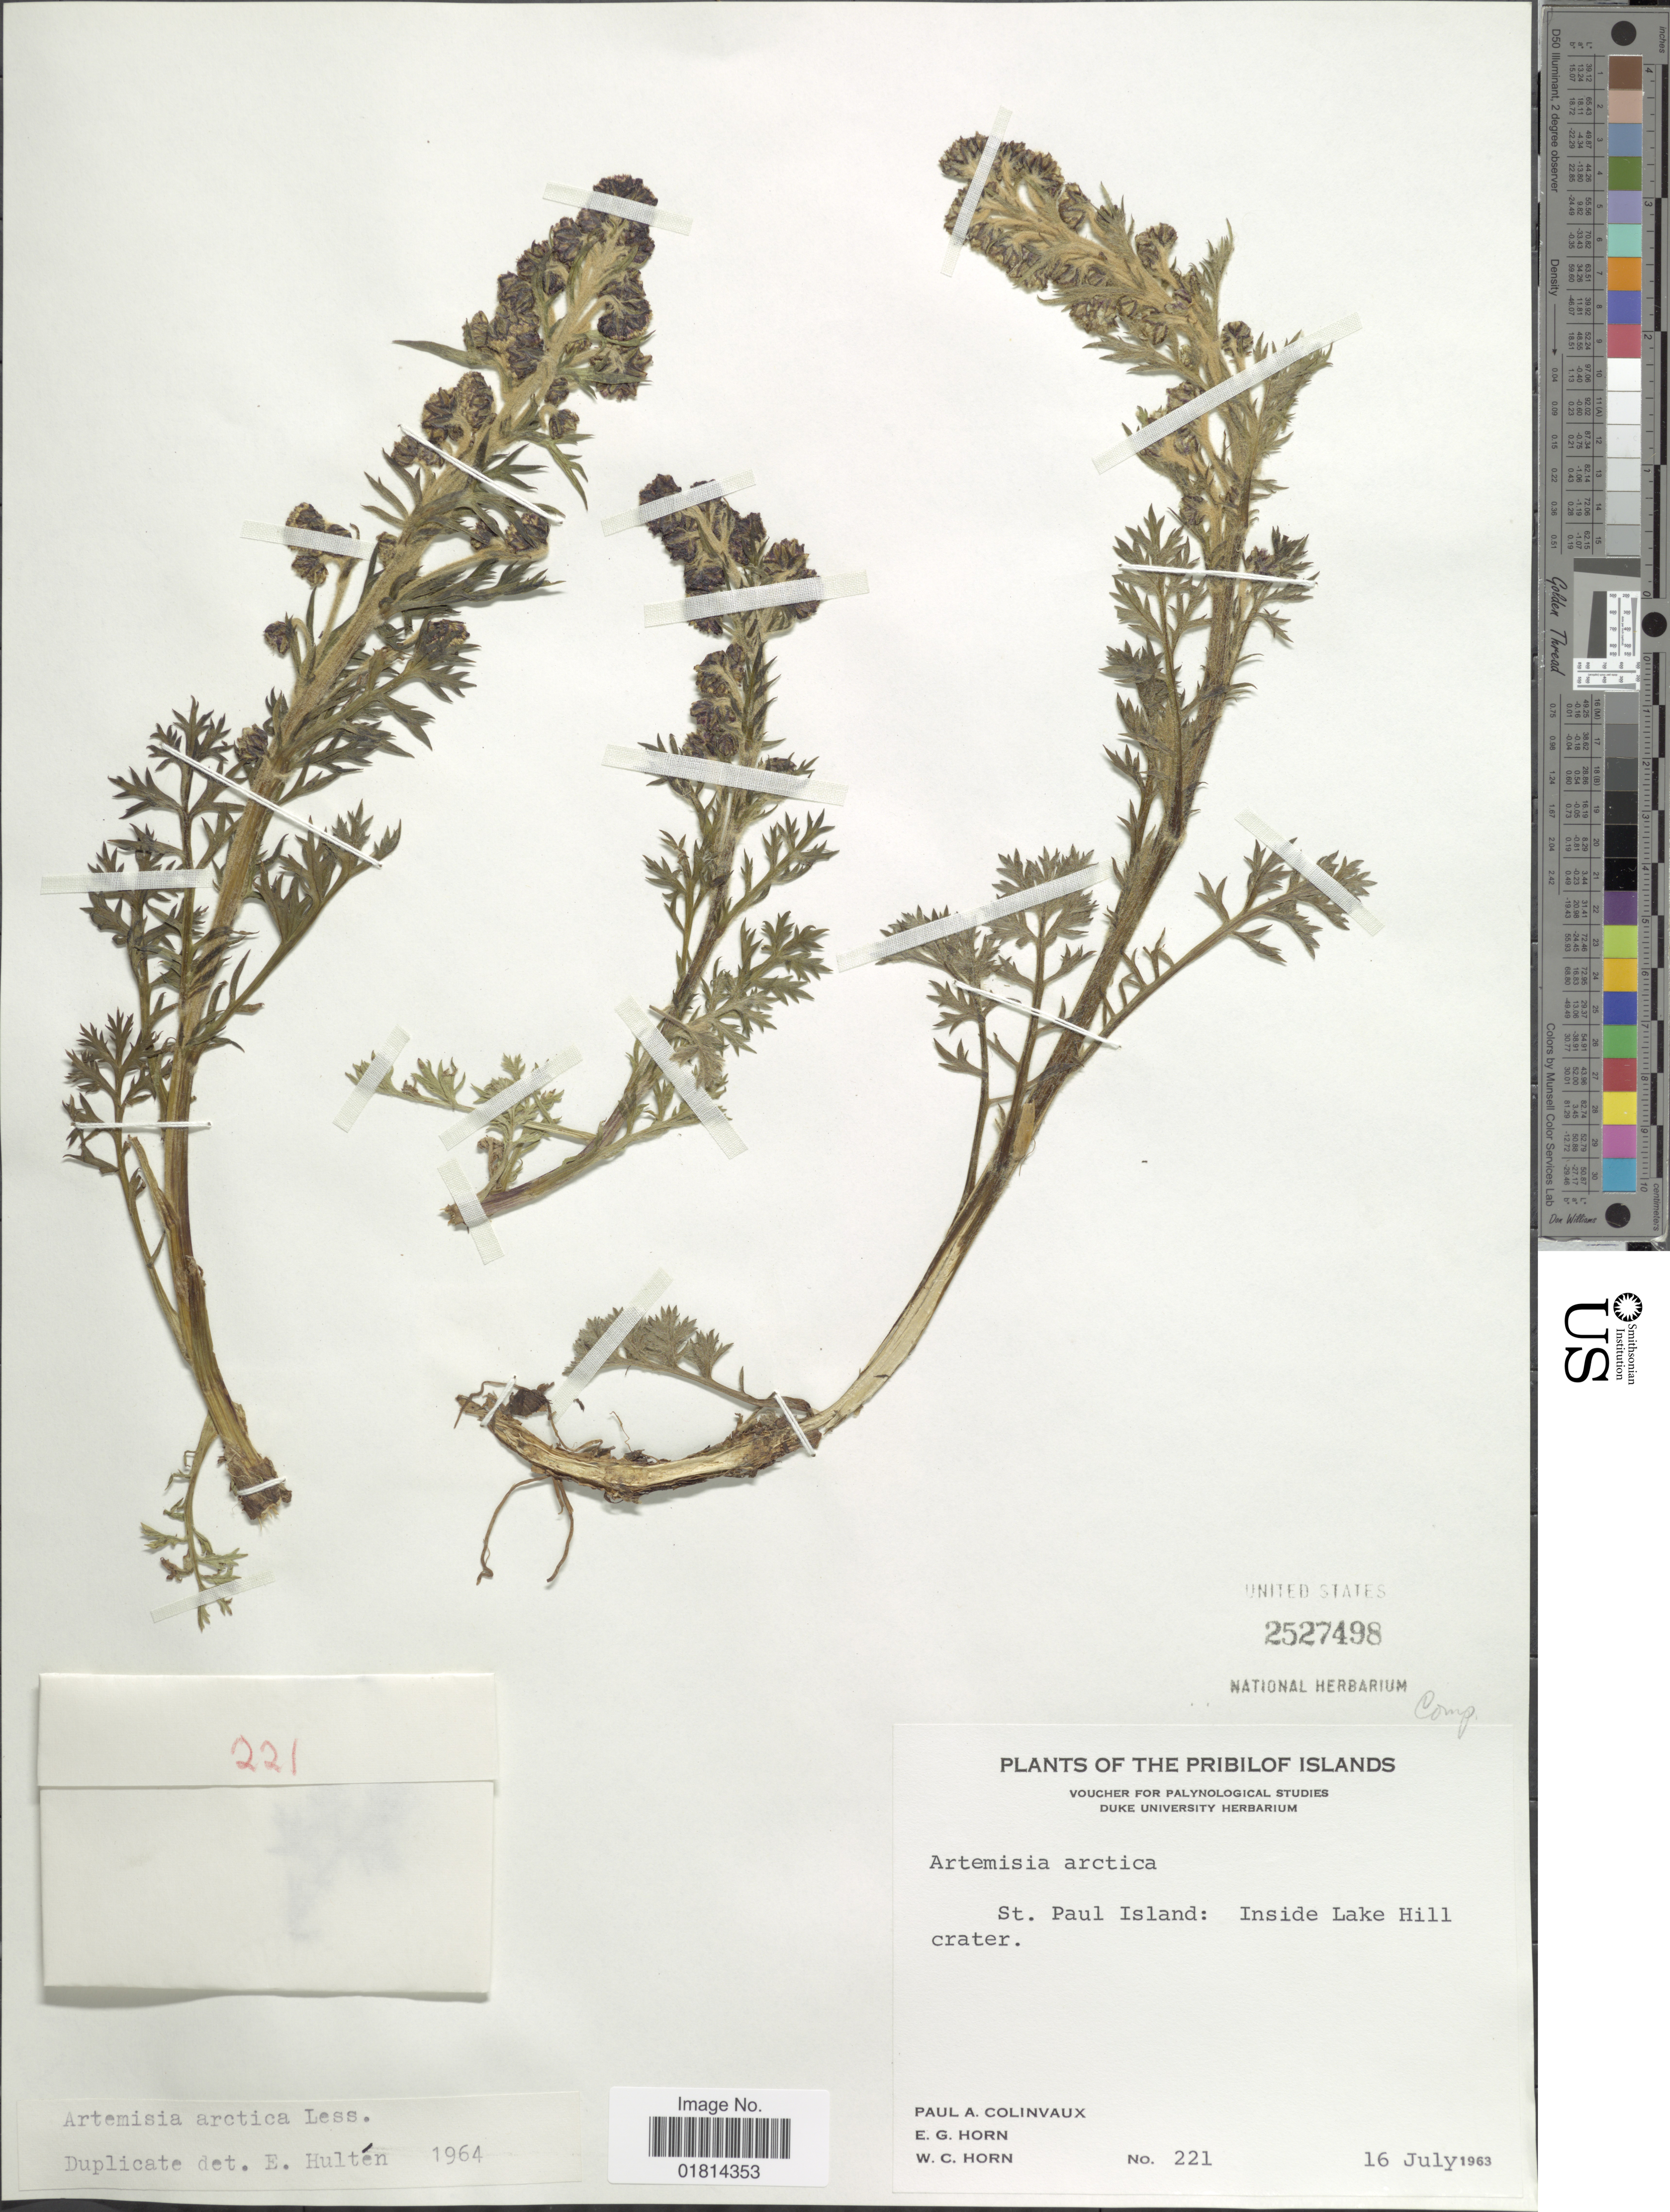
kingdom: Plantae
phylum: Tracheophyta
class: Magnoliopsida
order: Asterales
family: Asteraceae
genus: Artemisia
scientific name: Artemisia arctica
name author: Less.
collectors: P. Colinvaux, E. Horn & W. Horn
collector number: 221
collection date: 1963-07-16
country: United States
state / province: Alaska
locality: Pribilof Islands. St. Paul Island: Inside Lake Hill crater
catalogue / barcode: US 2527498